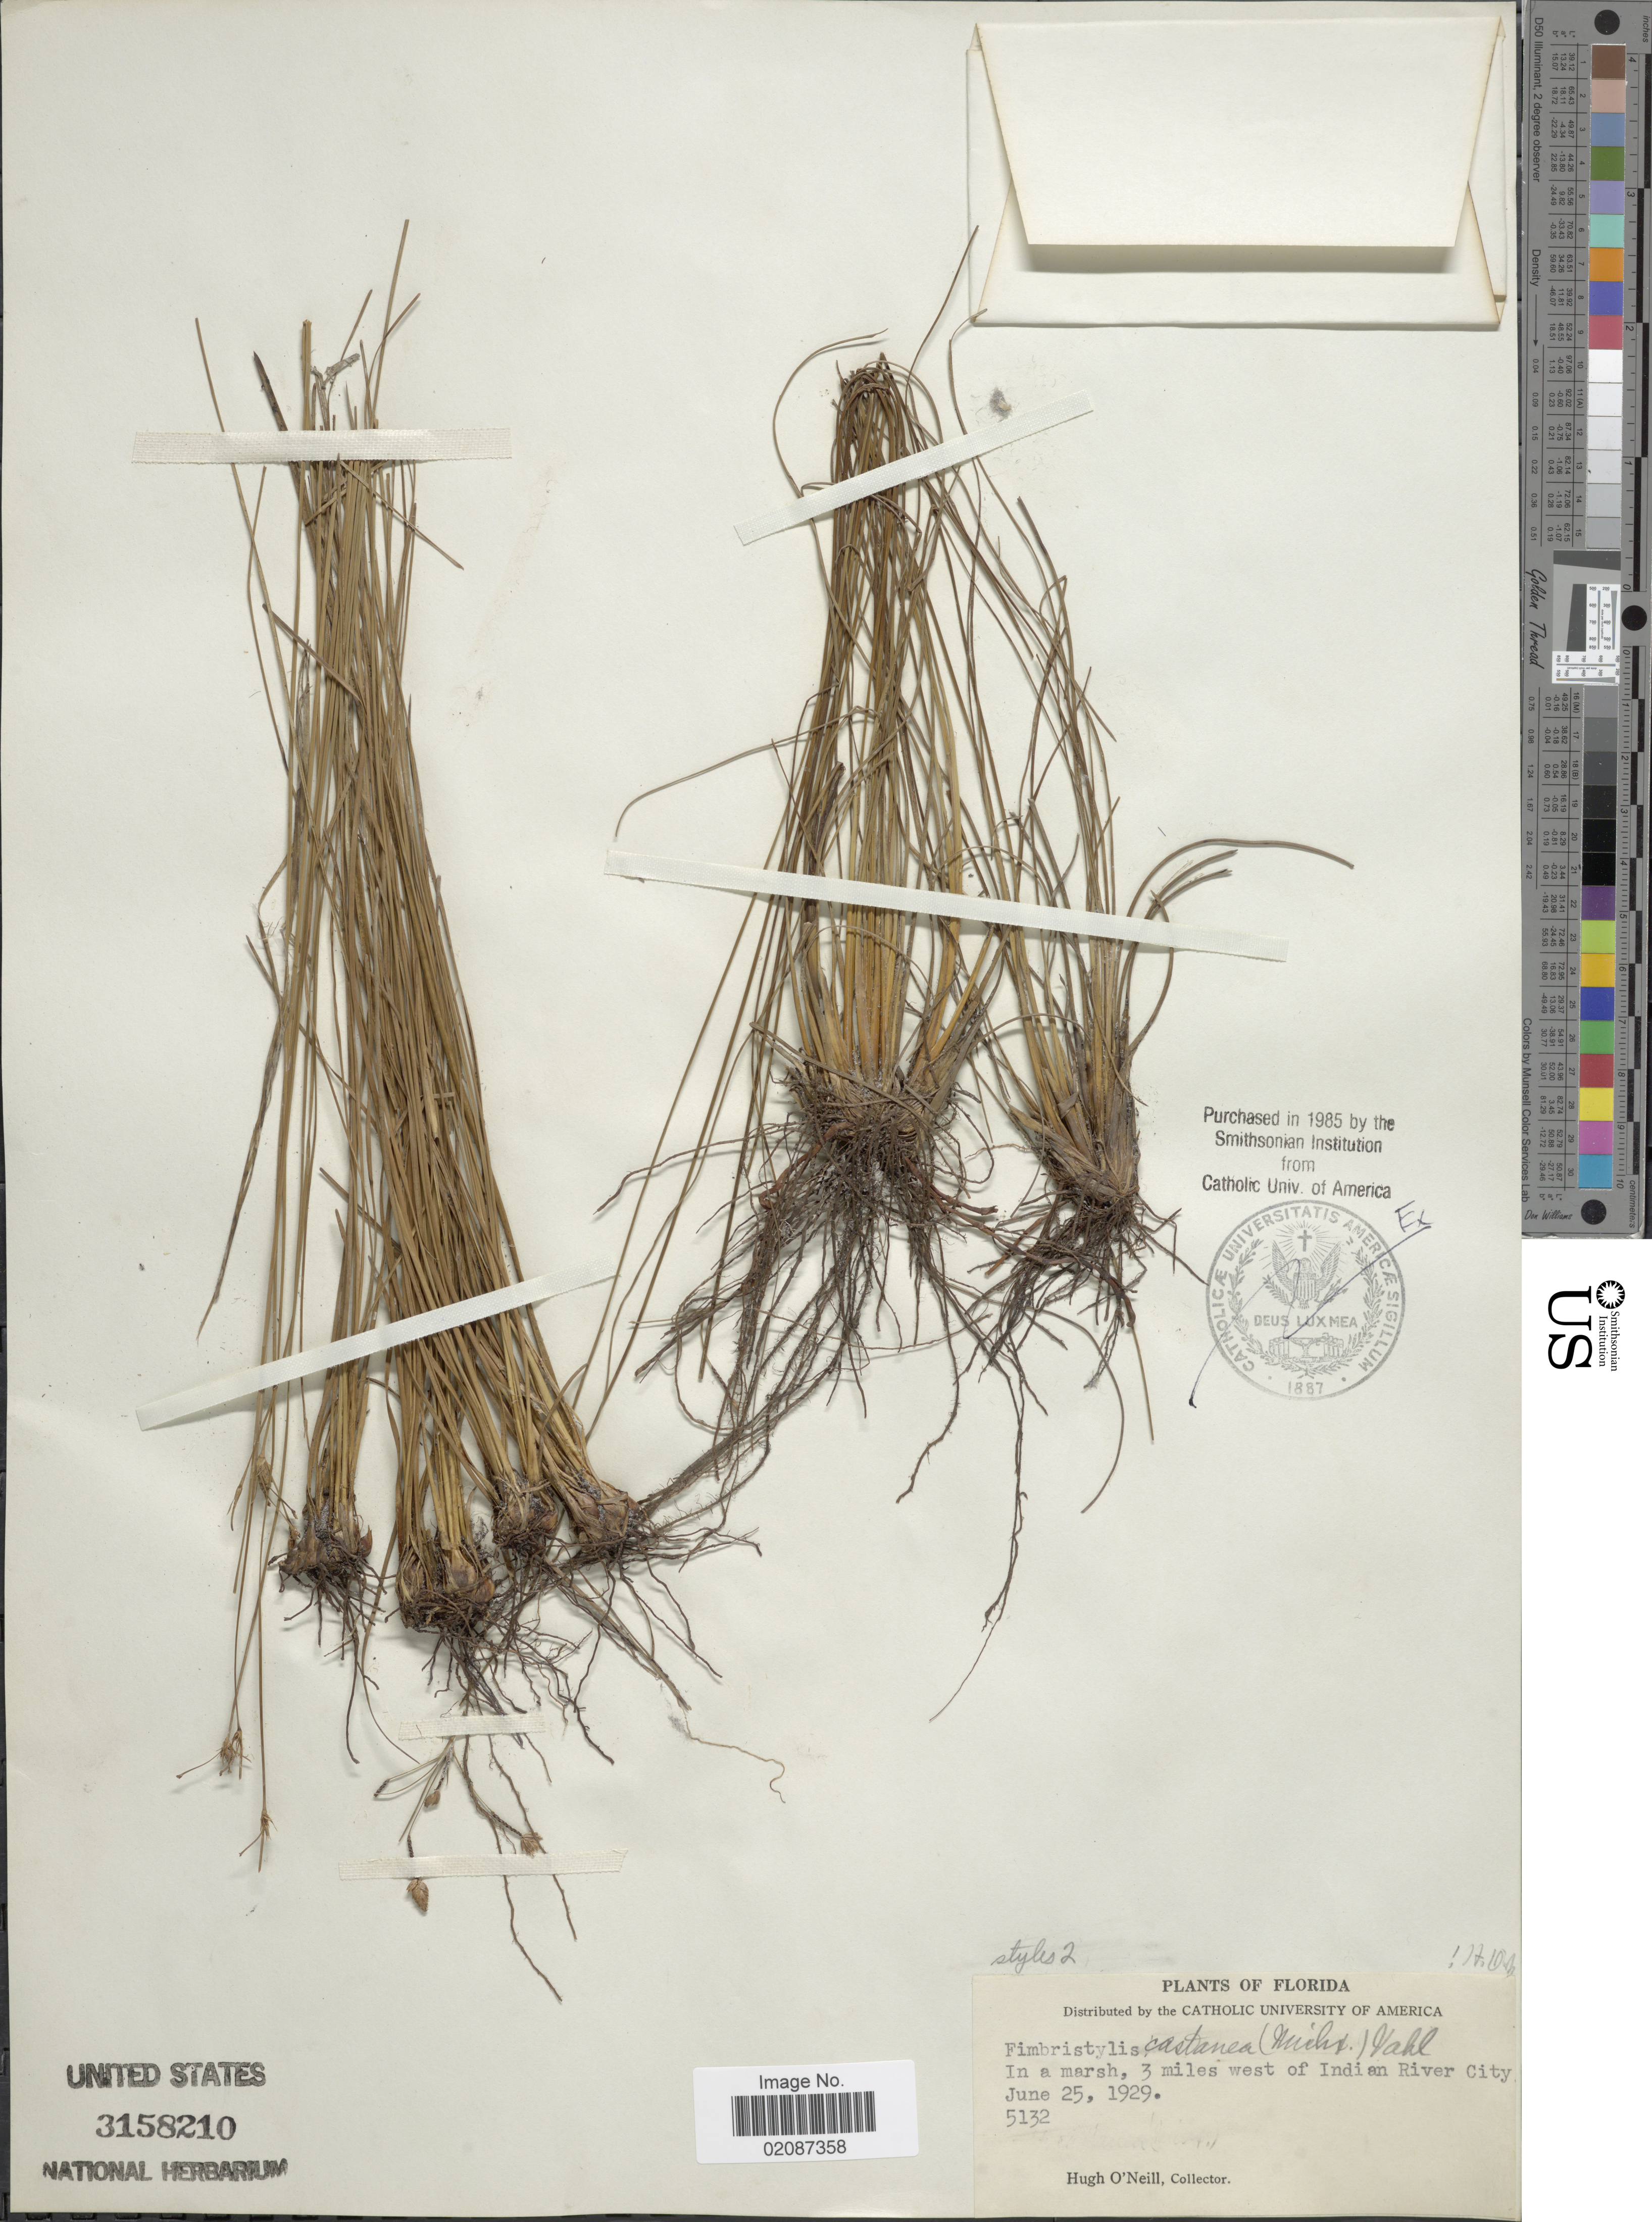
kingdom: Plantae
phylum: Tracheophyta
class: Liliopsida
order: Poales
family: Cyperaceae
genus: Fimbristylis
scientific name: Fimbristylis sp.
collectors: H. O'Neill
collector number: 5132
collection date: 1929-06-25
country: United States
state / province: Florida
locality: In a marsh, 3 miles west of Indian River City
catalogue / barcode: US 3158210